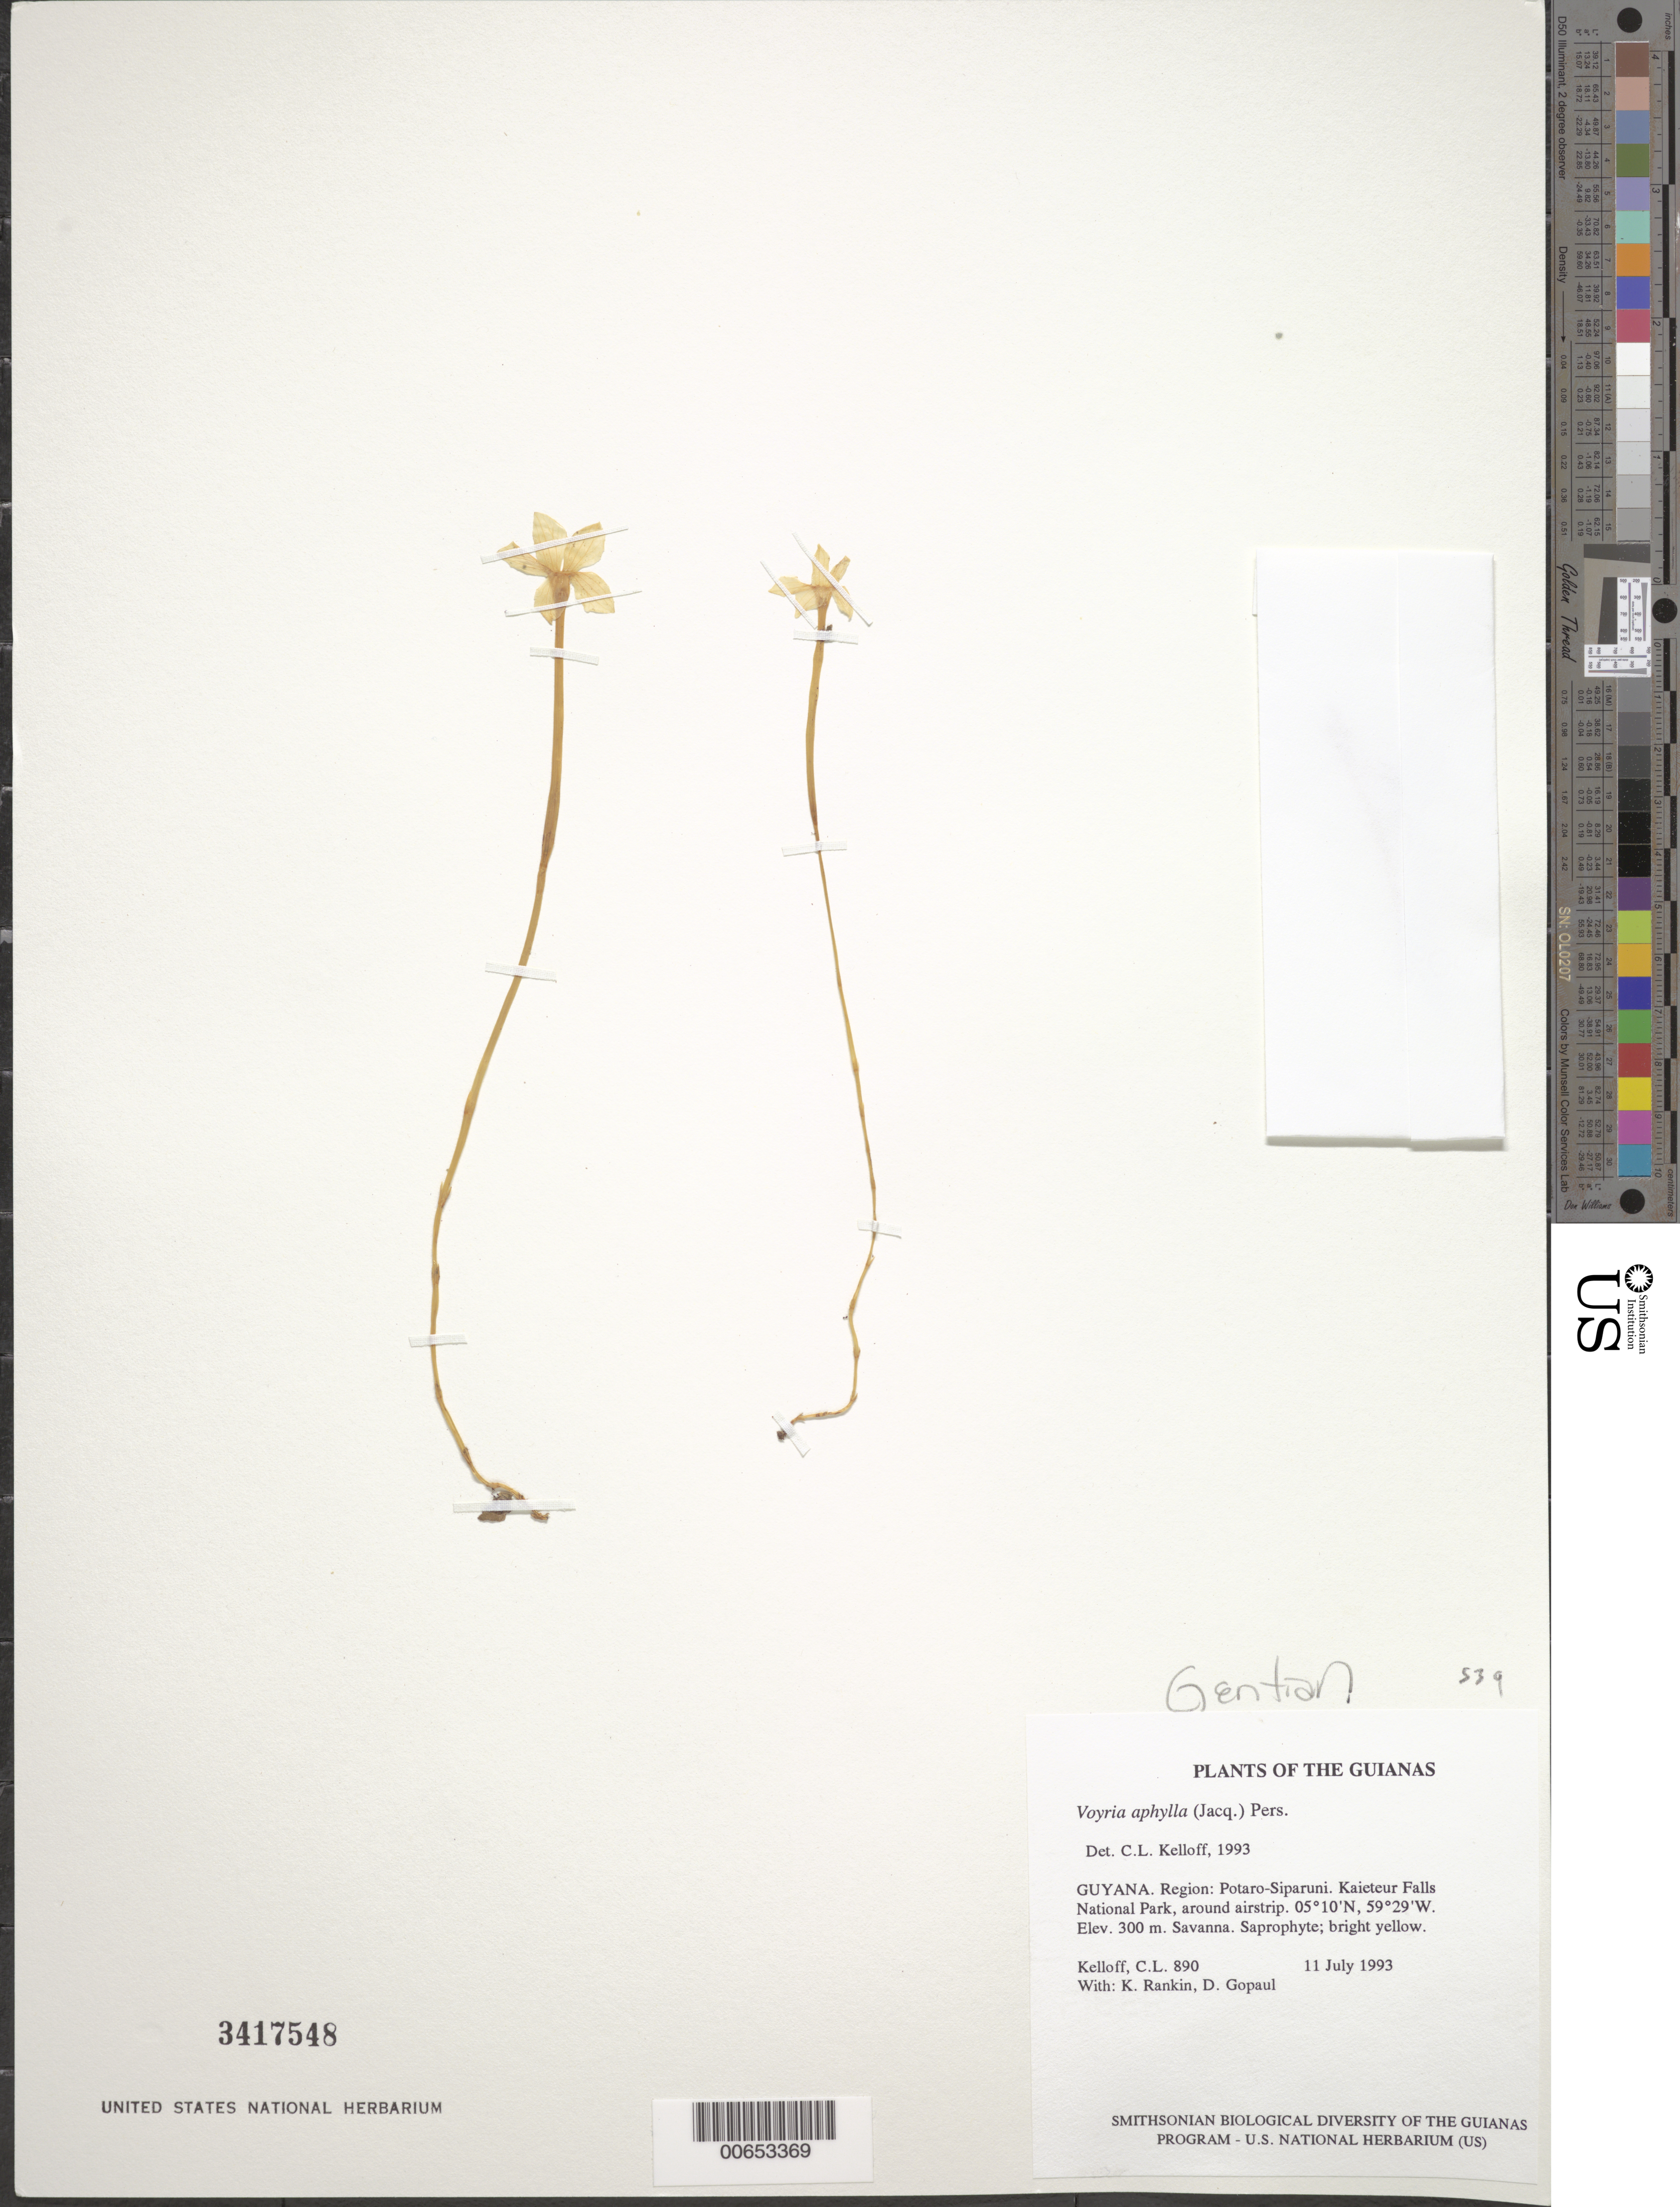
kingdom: Plantae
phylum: Tracheophyta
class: Magnoliopsida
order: Gentianales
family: Gentianaceae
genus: Voyria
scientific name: Voyria aphylla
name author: (Jacq.) Pers.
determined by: Kelloff, Carol L., (US), Smithsonian Institution - National Museum of Natural History (UNITED STATES)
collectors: C. L. Kelloff, K. Rankin & D. Gopaul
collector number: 890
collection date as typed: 11 July 1993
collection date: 1993-07-11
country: Guyana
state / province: Potaro-Siparuni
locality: Kaieteur Falls National Park, around airstrip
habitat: Savanna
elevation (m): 300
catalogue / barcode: US 3417548